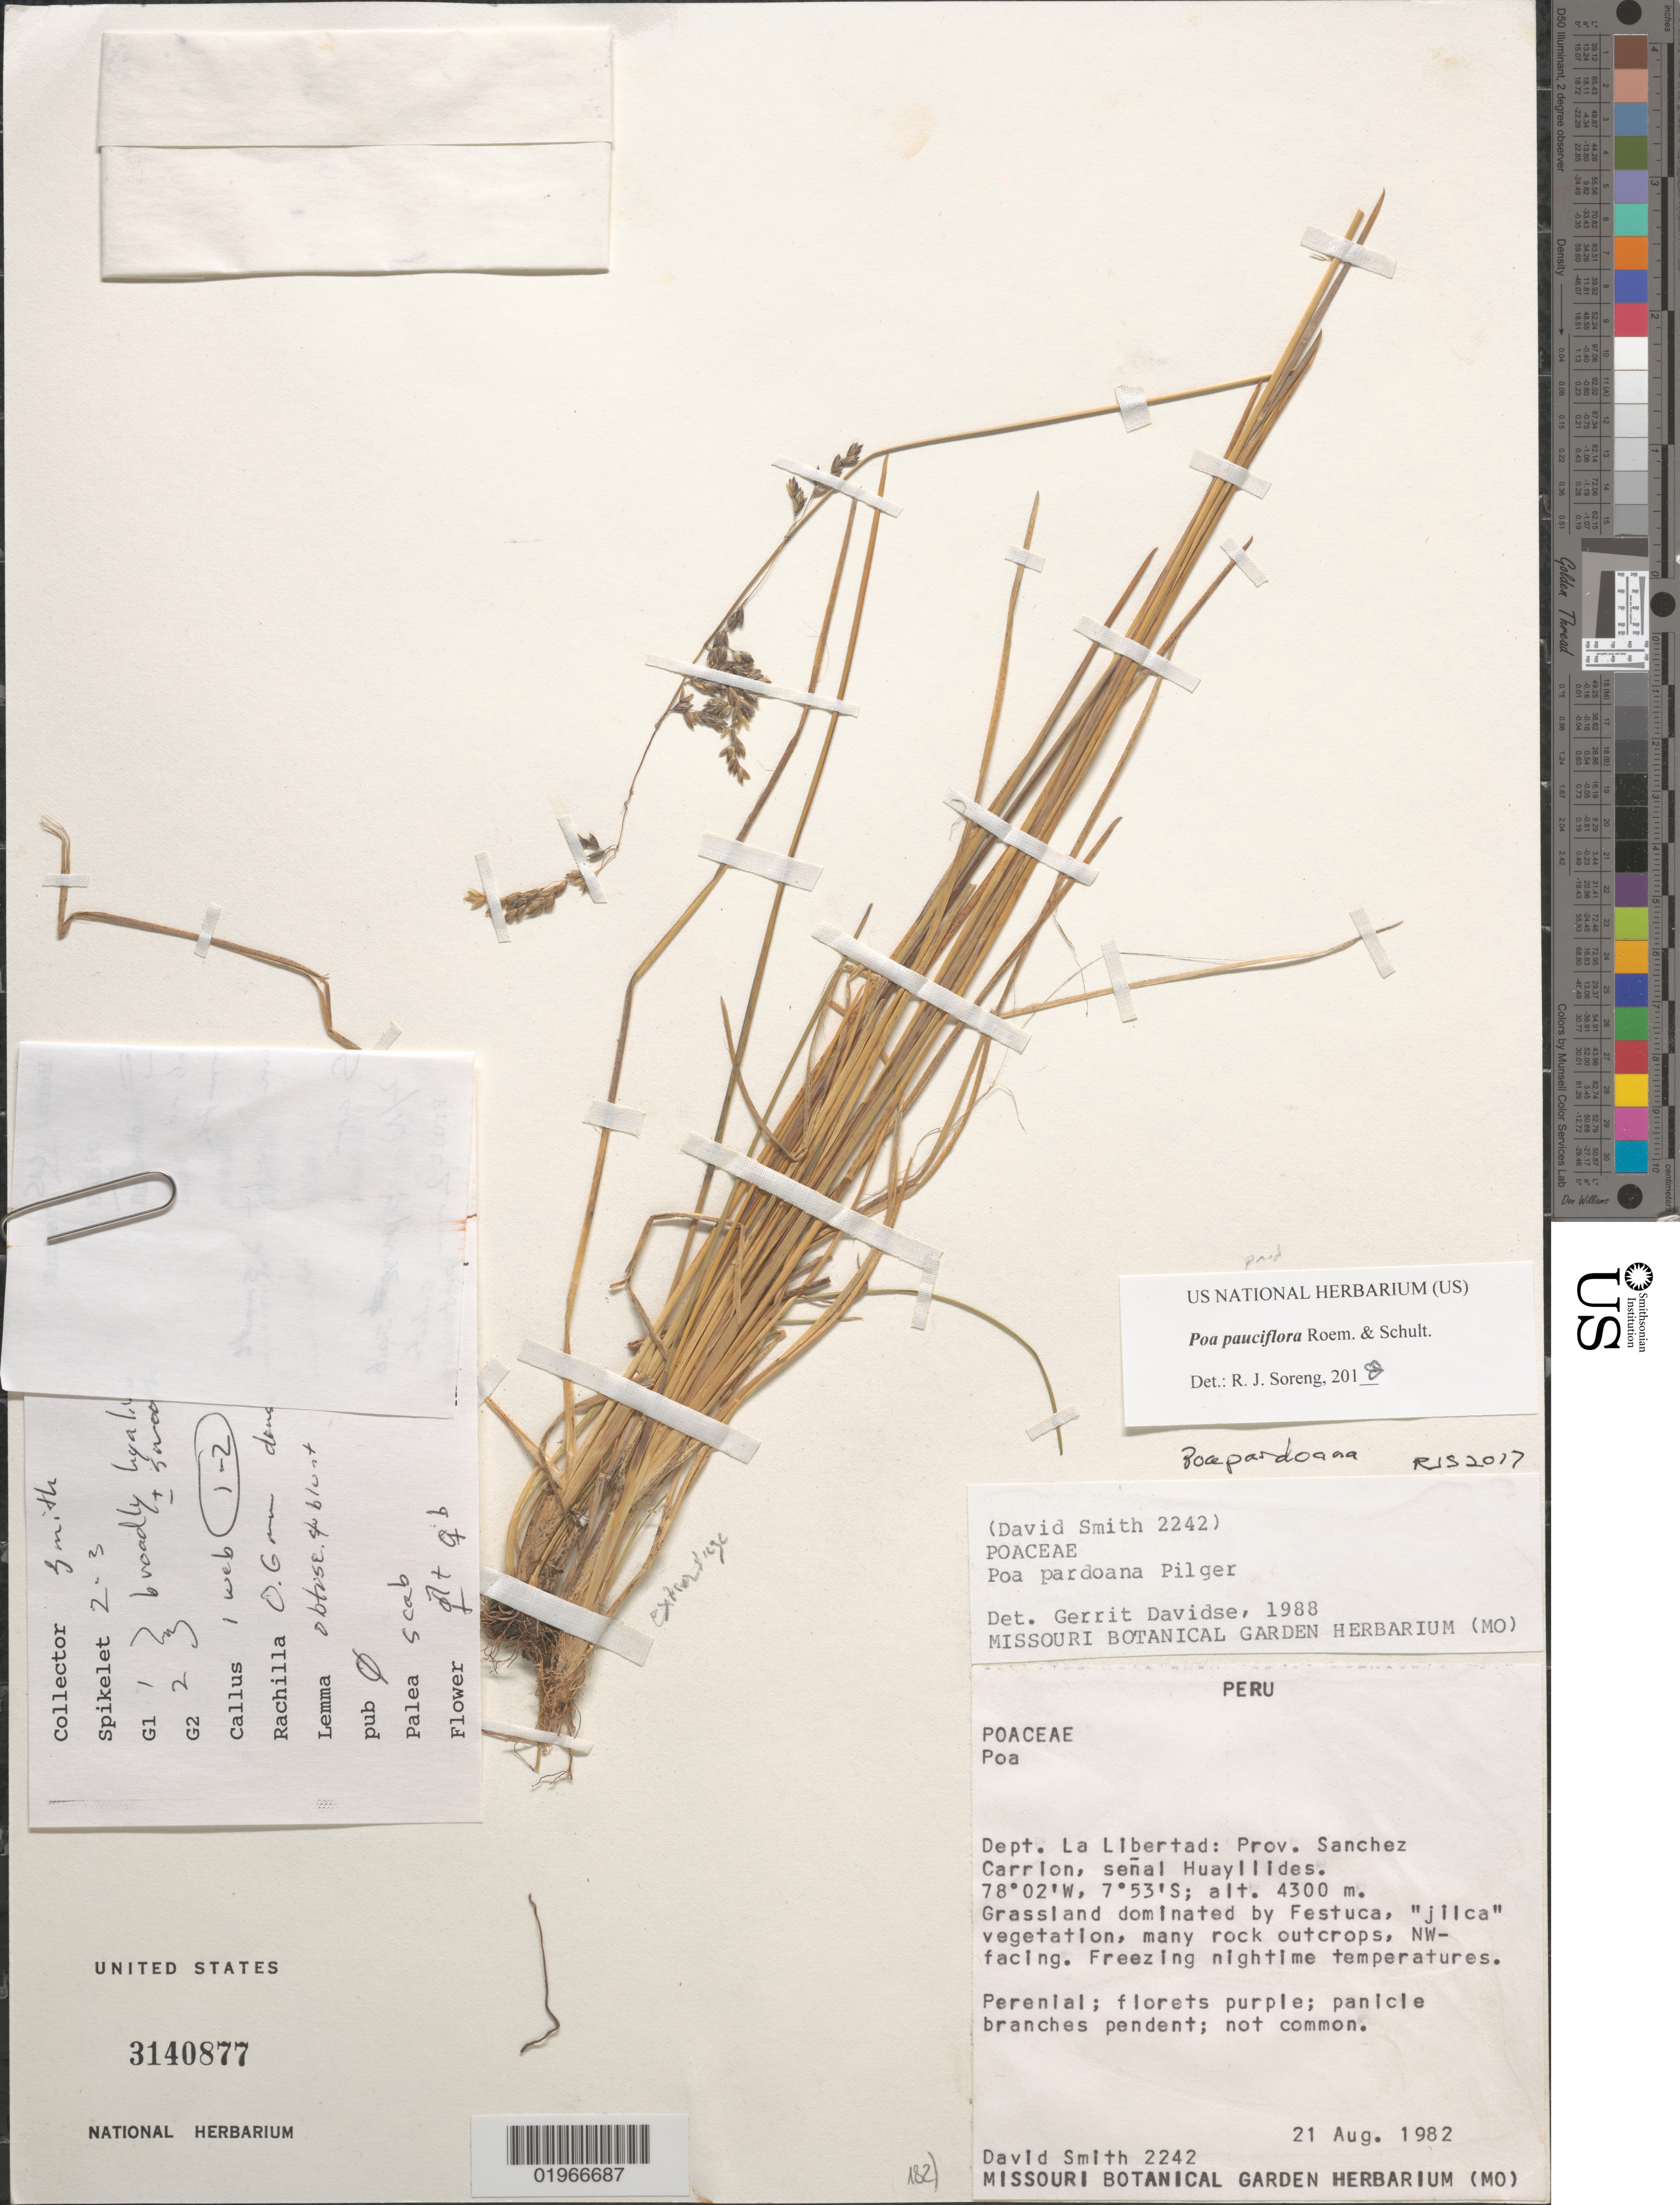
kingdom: Plantae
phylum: Tracheophyta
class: Liliopsida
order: Poales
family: Poaceae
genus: Poa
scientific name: Poa pauciflora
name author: Roem. & Schult.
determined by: Soreng, Robert J., Research Associate (BOT), Smithsonian Institution - National Museum of Natural History (UNITED STATES)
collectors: D. Smith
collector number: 2242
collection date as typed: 21 Aug. 1982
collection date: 1982-08-21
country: Peru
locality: Dept. La Libertad. Prov. Sanchez Carrion, Señal Huayllides.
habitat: Grassland dominated by festuca, "jilca" vegetation, many rock outcrops, NW-facing. Freezing nitghtime temperatures.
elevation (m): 4300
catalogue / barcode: US 3140877